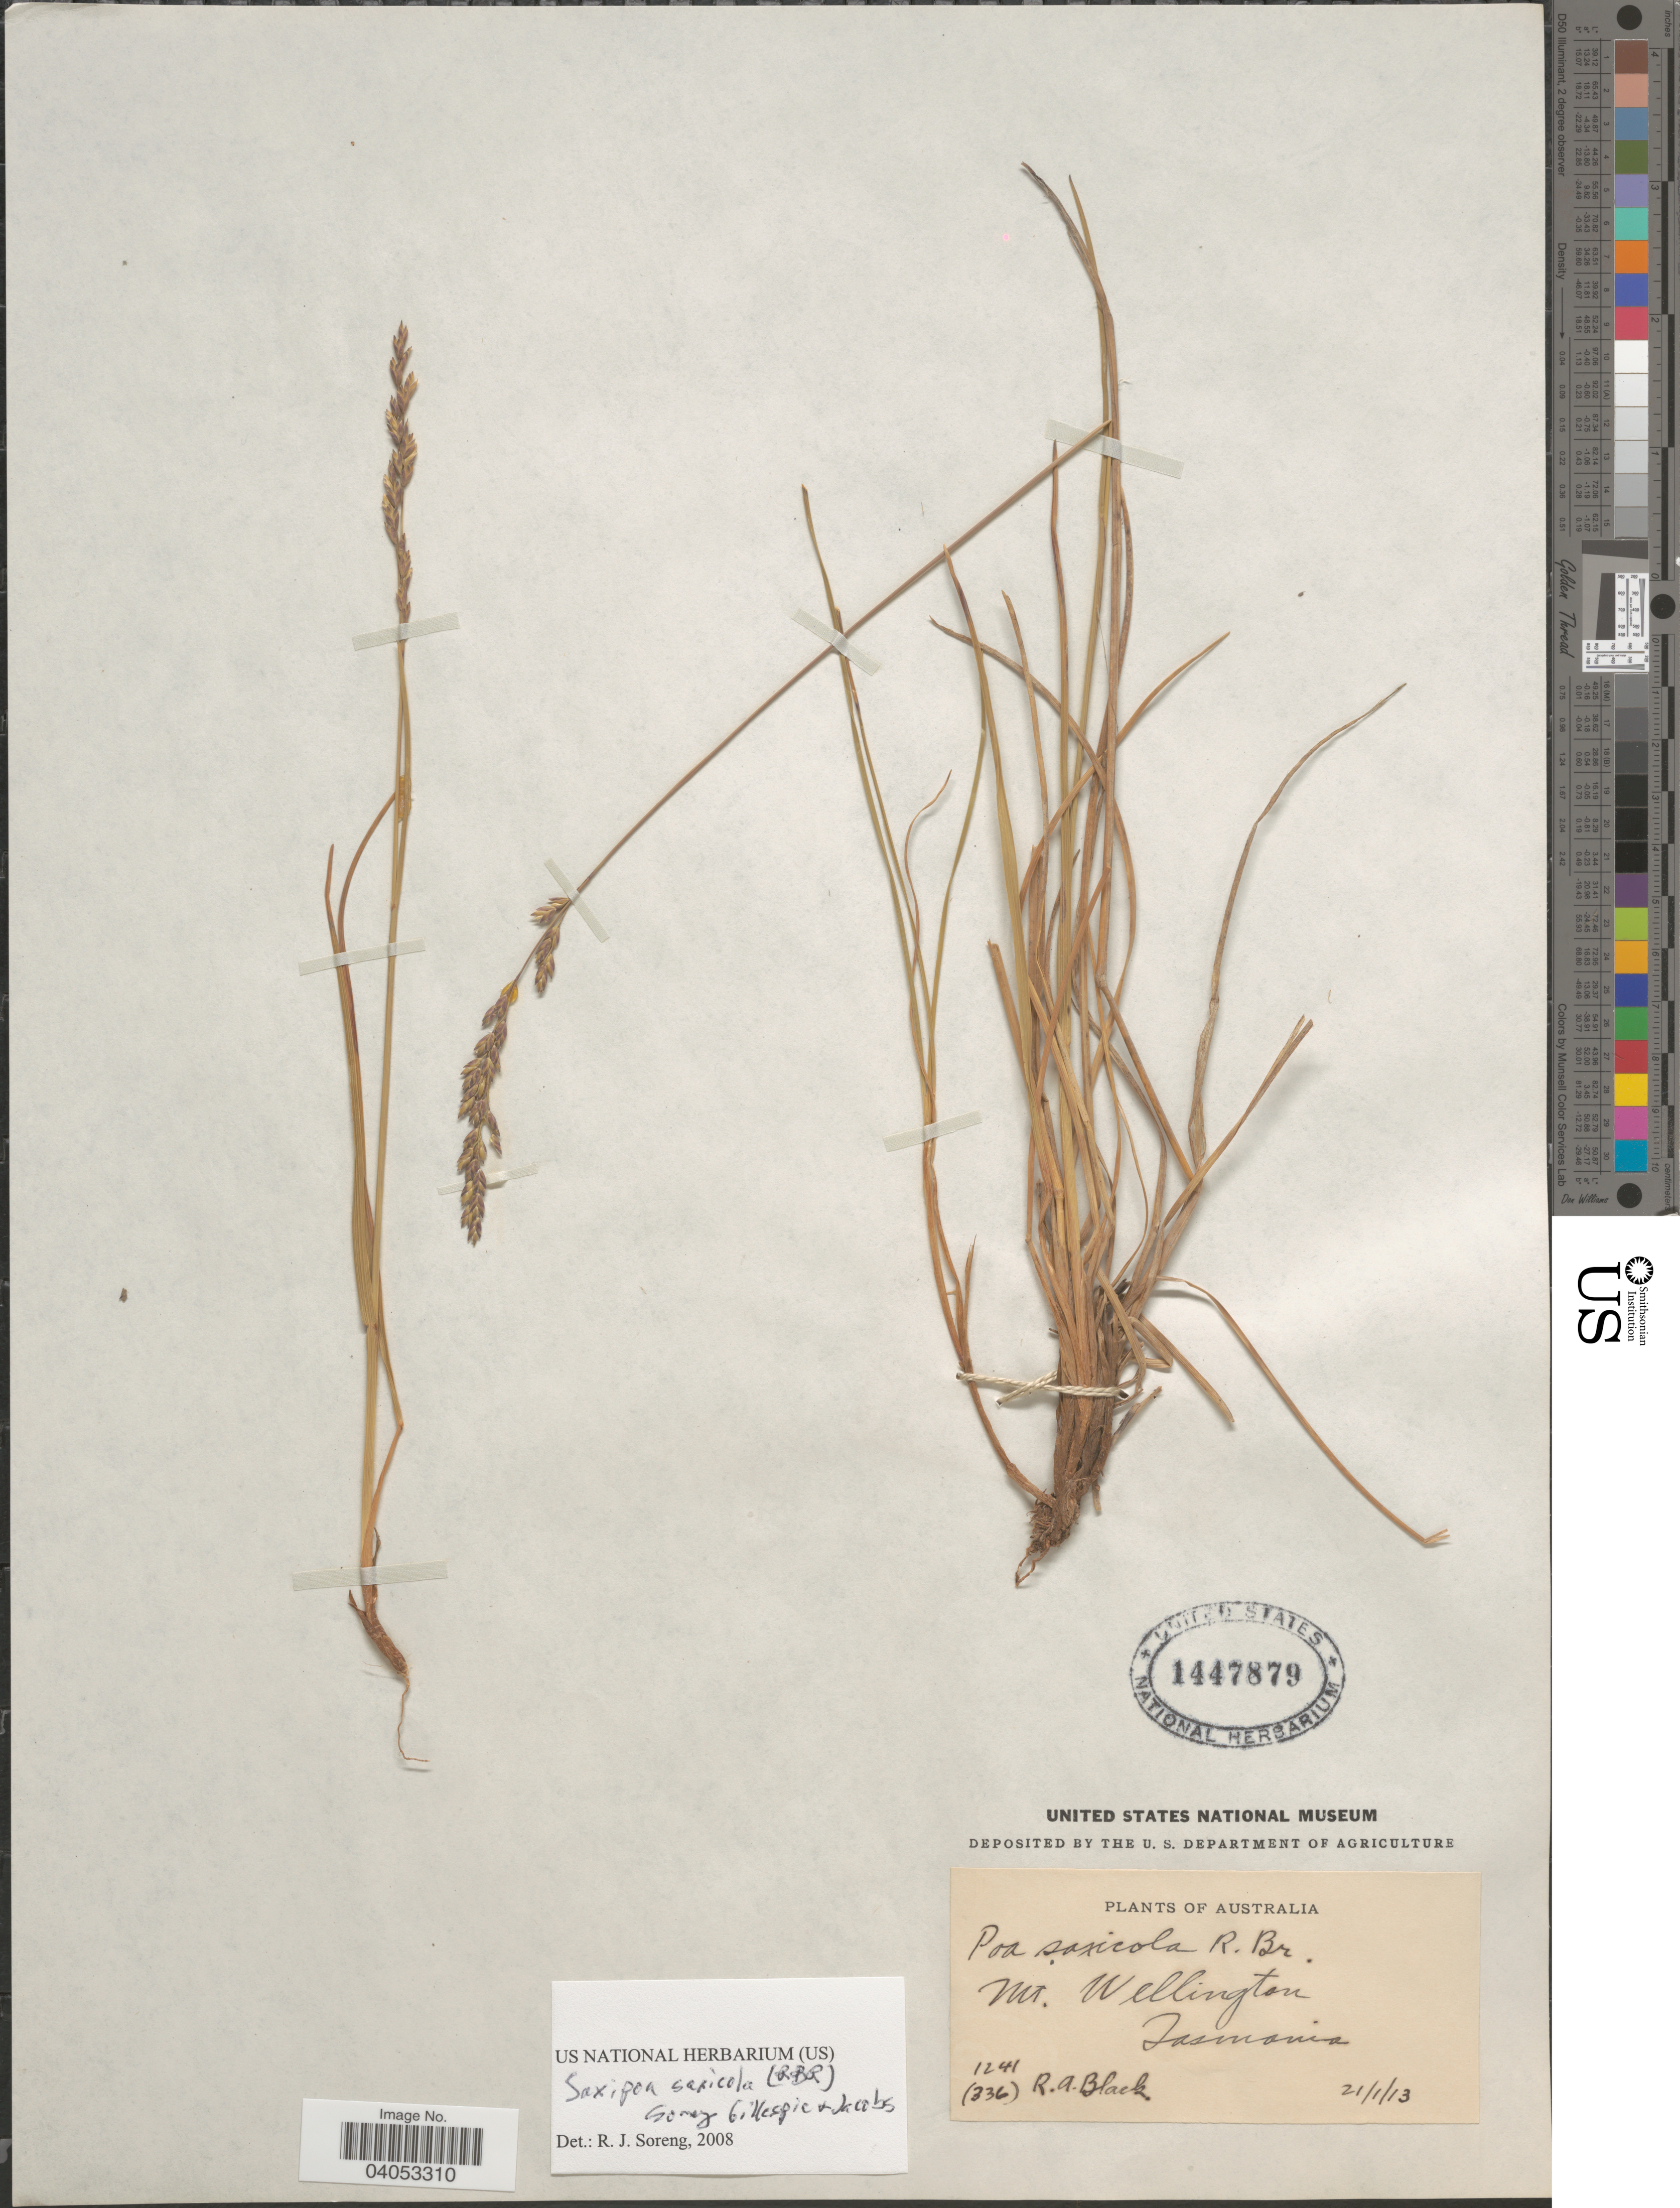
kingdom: Plantae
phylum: Tracheophyta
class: Liliopsida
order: Poales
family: Poaceae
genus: Saxipoa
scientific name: Saxipoa saxicola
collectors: R. A. Black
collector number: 1241(336)?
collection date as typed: Transcribed d/m/y: 21/1/13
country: Australia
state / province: Tasmania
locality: Mt. Wellington.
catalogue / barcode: US 1447879